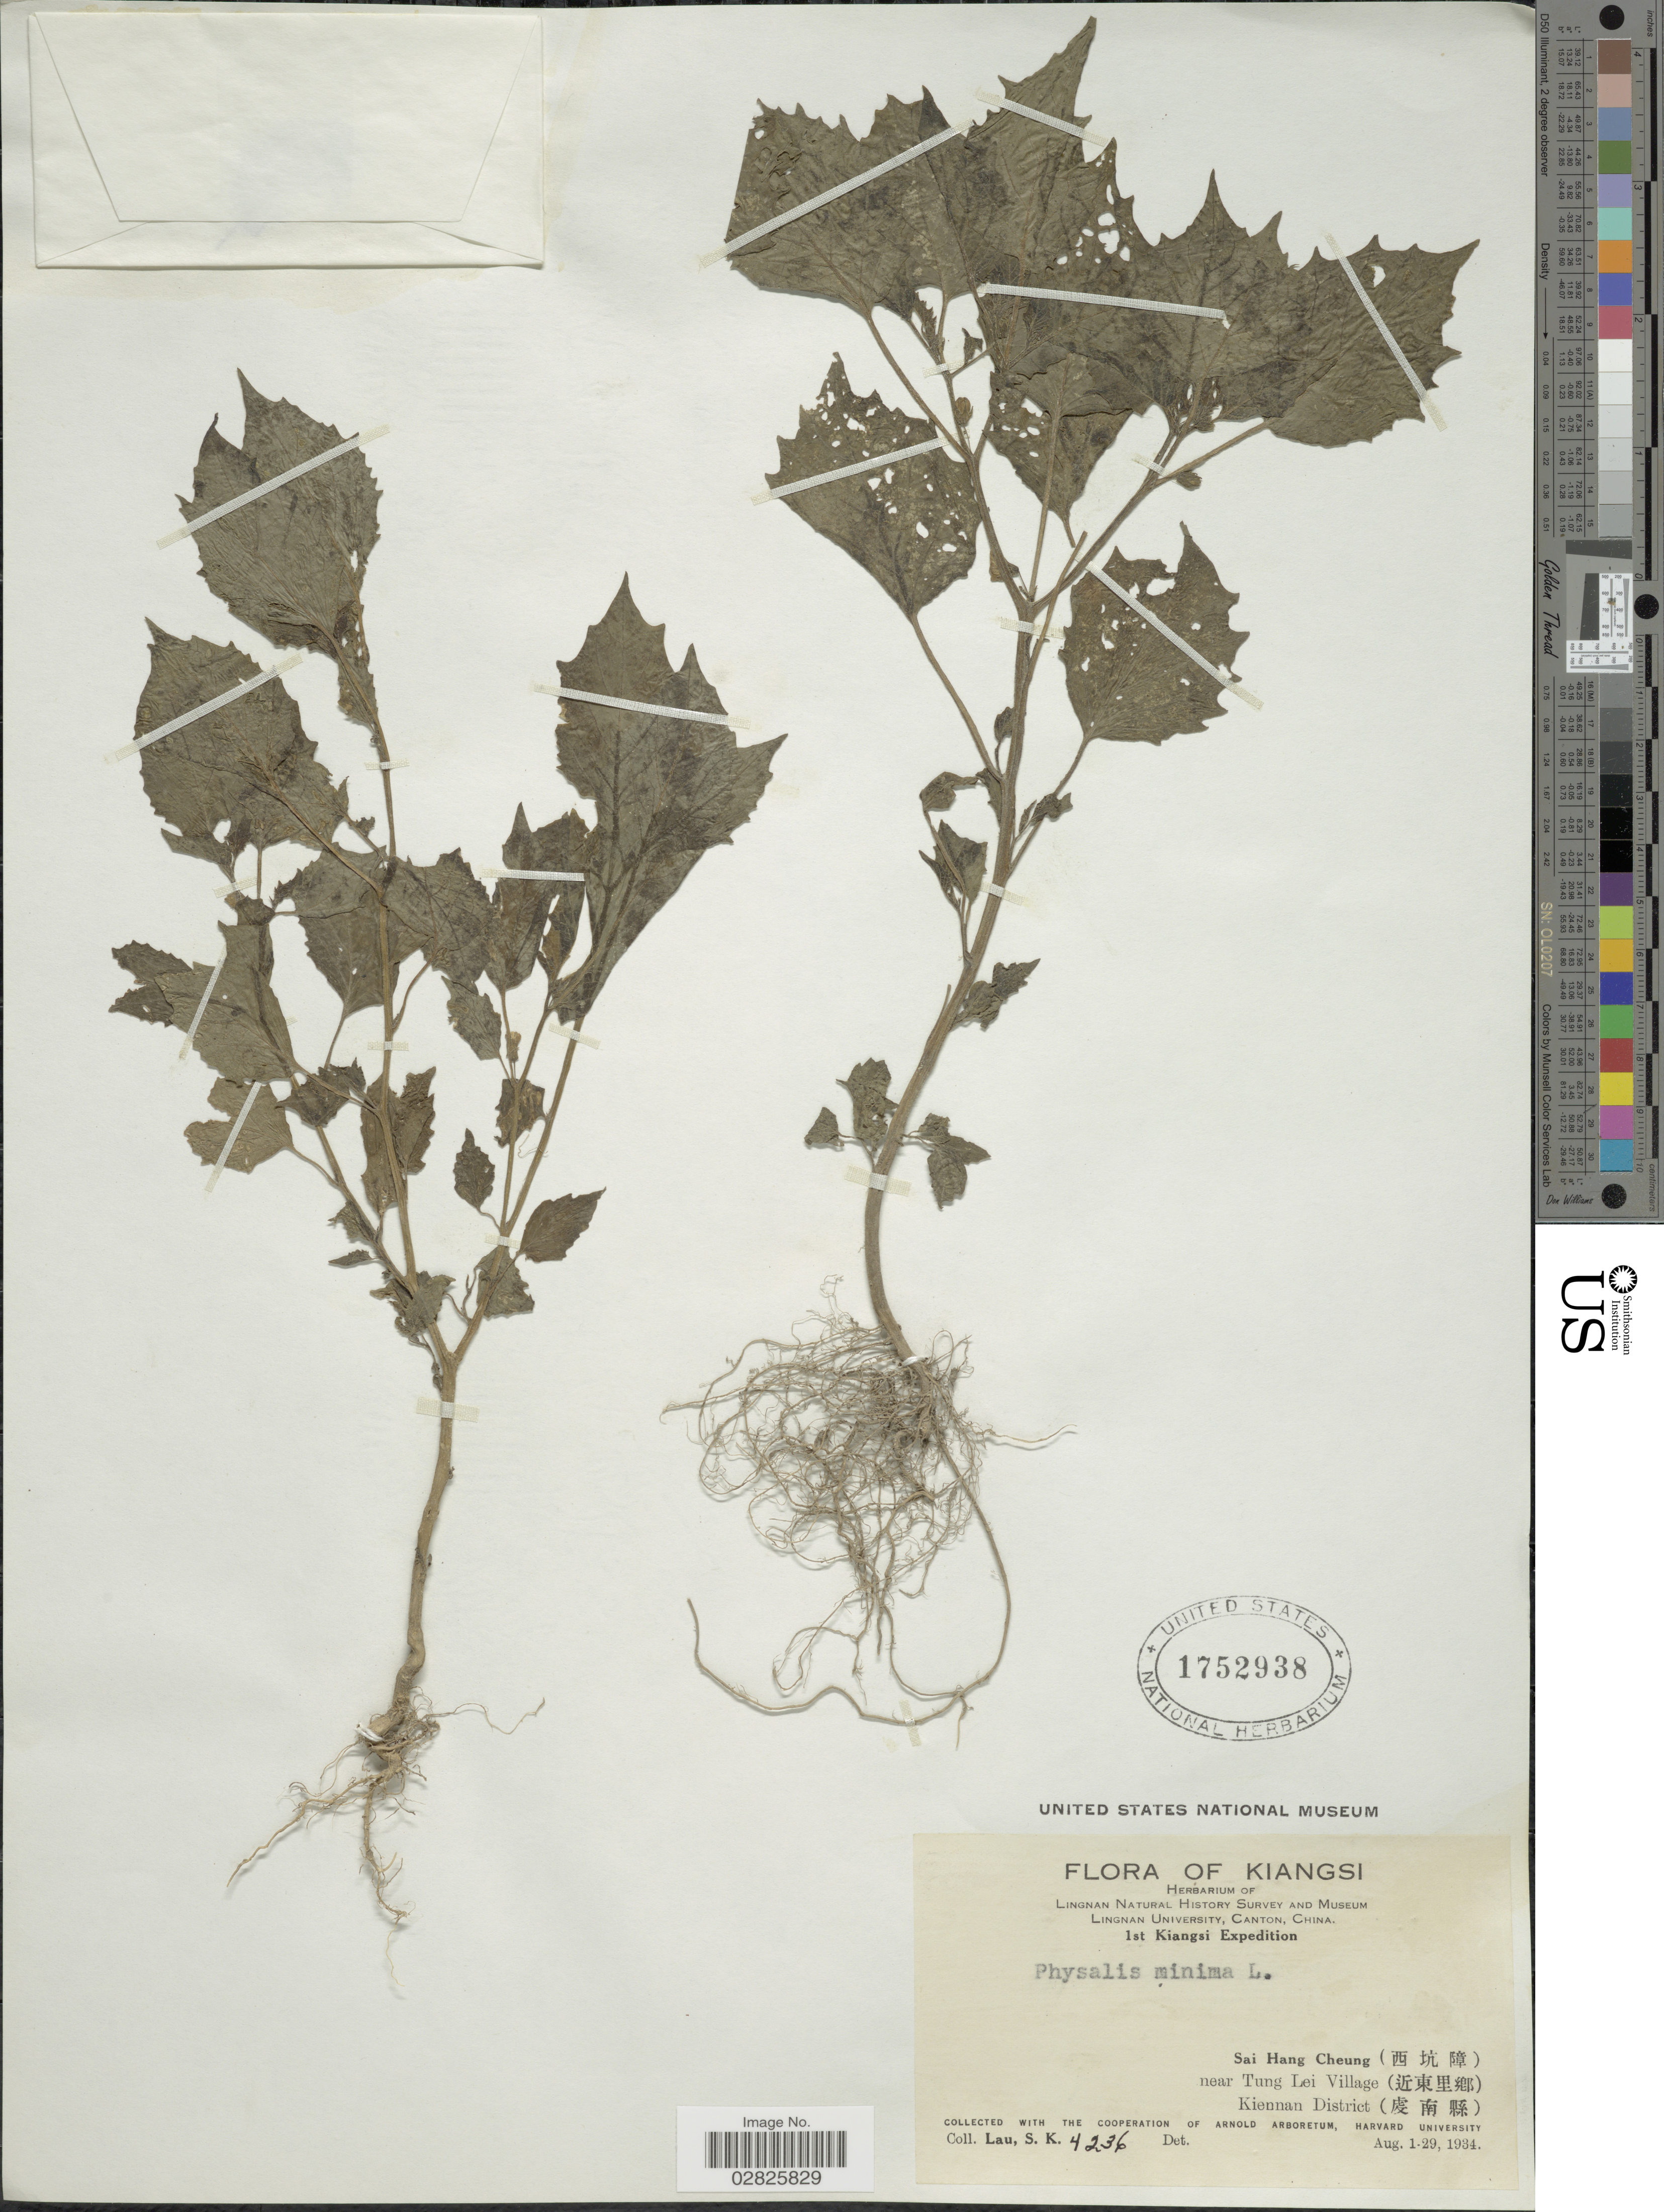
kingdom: Plantae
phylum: Tracheophyta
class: Magnoliopsida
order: Solanales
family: Solanaceae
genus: Physalis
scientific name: Physalis minima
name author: L.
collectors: S. K. Lau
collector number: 4236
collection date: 1934-08-01/1934-08-29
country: China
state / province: Jiangxi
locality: Kiangsi. Sai Hang Cheung (X) near Tung Lei Village (X). Kiennan District (X).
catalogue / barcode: US 1752938